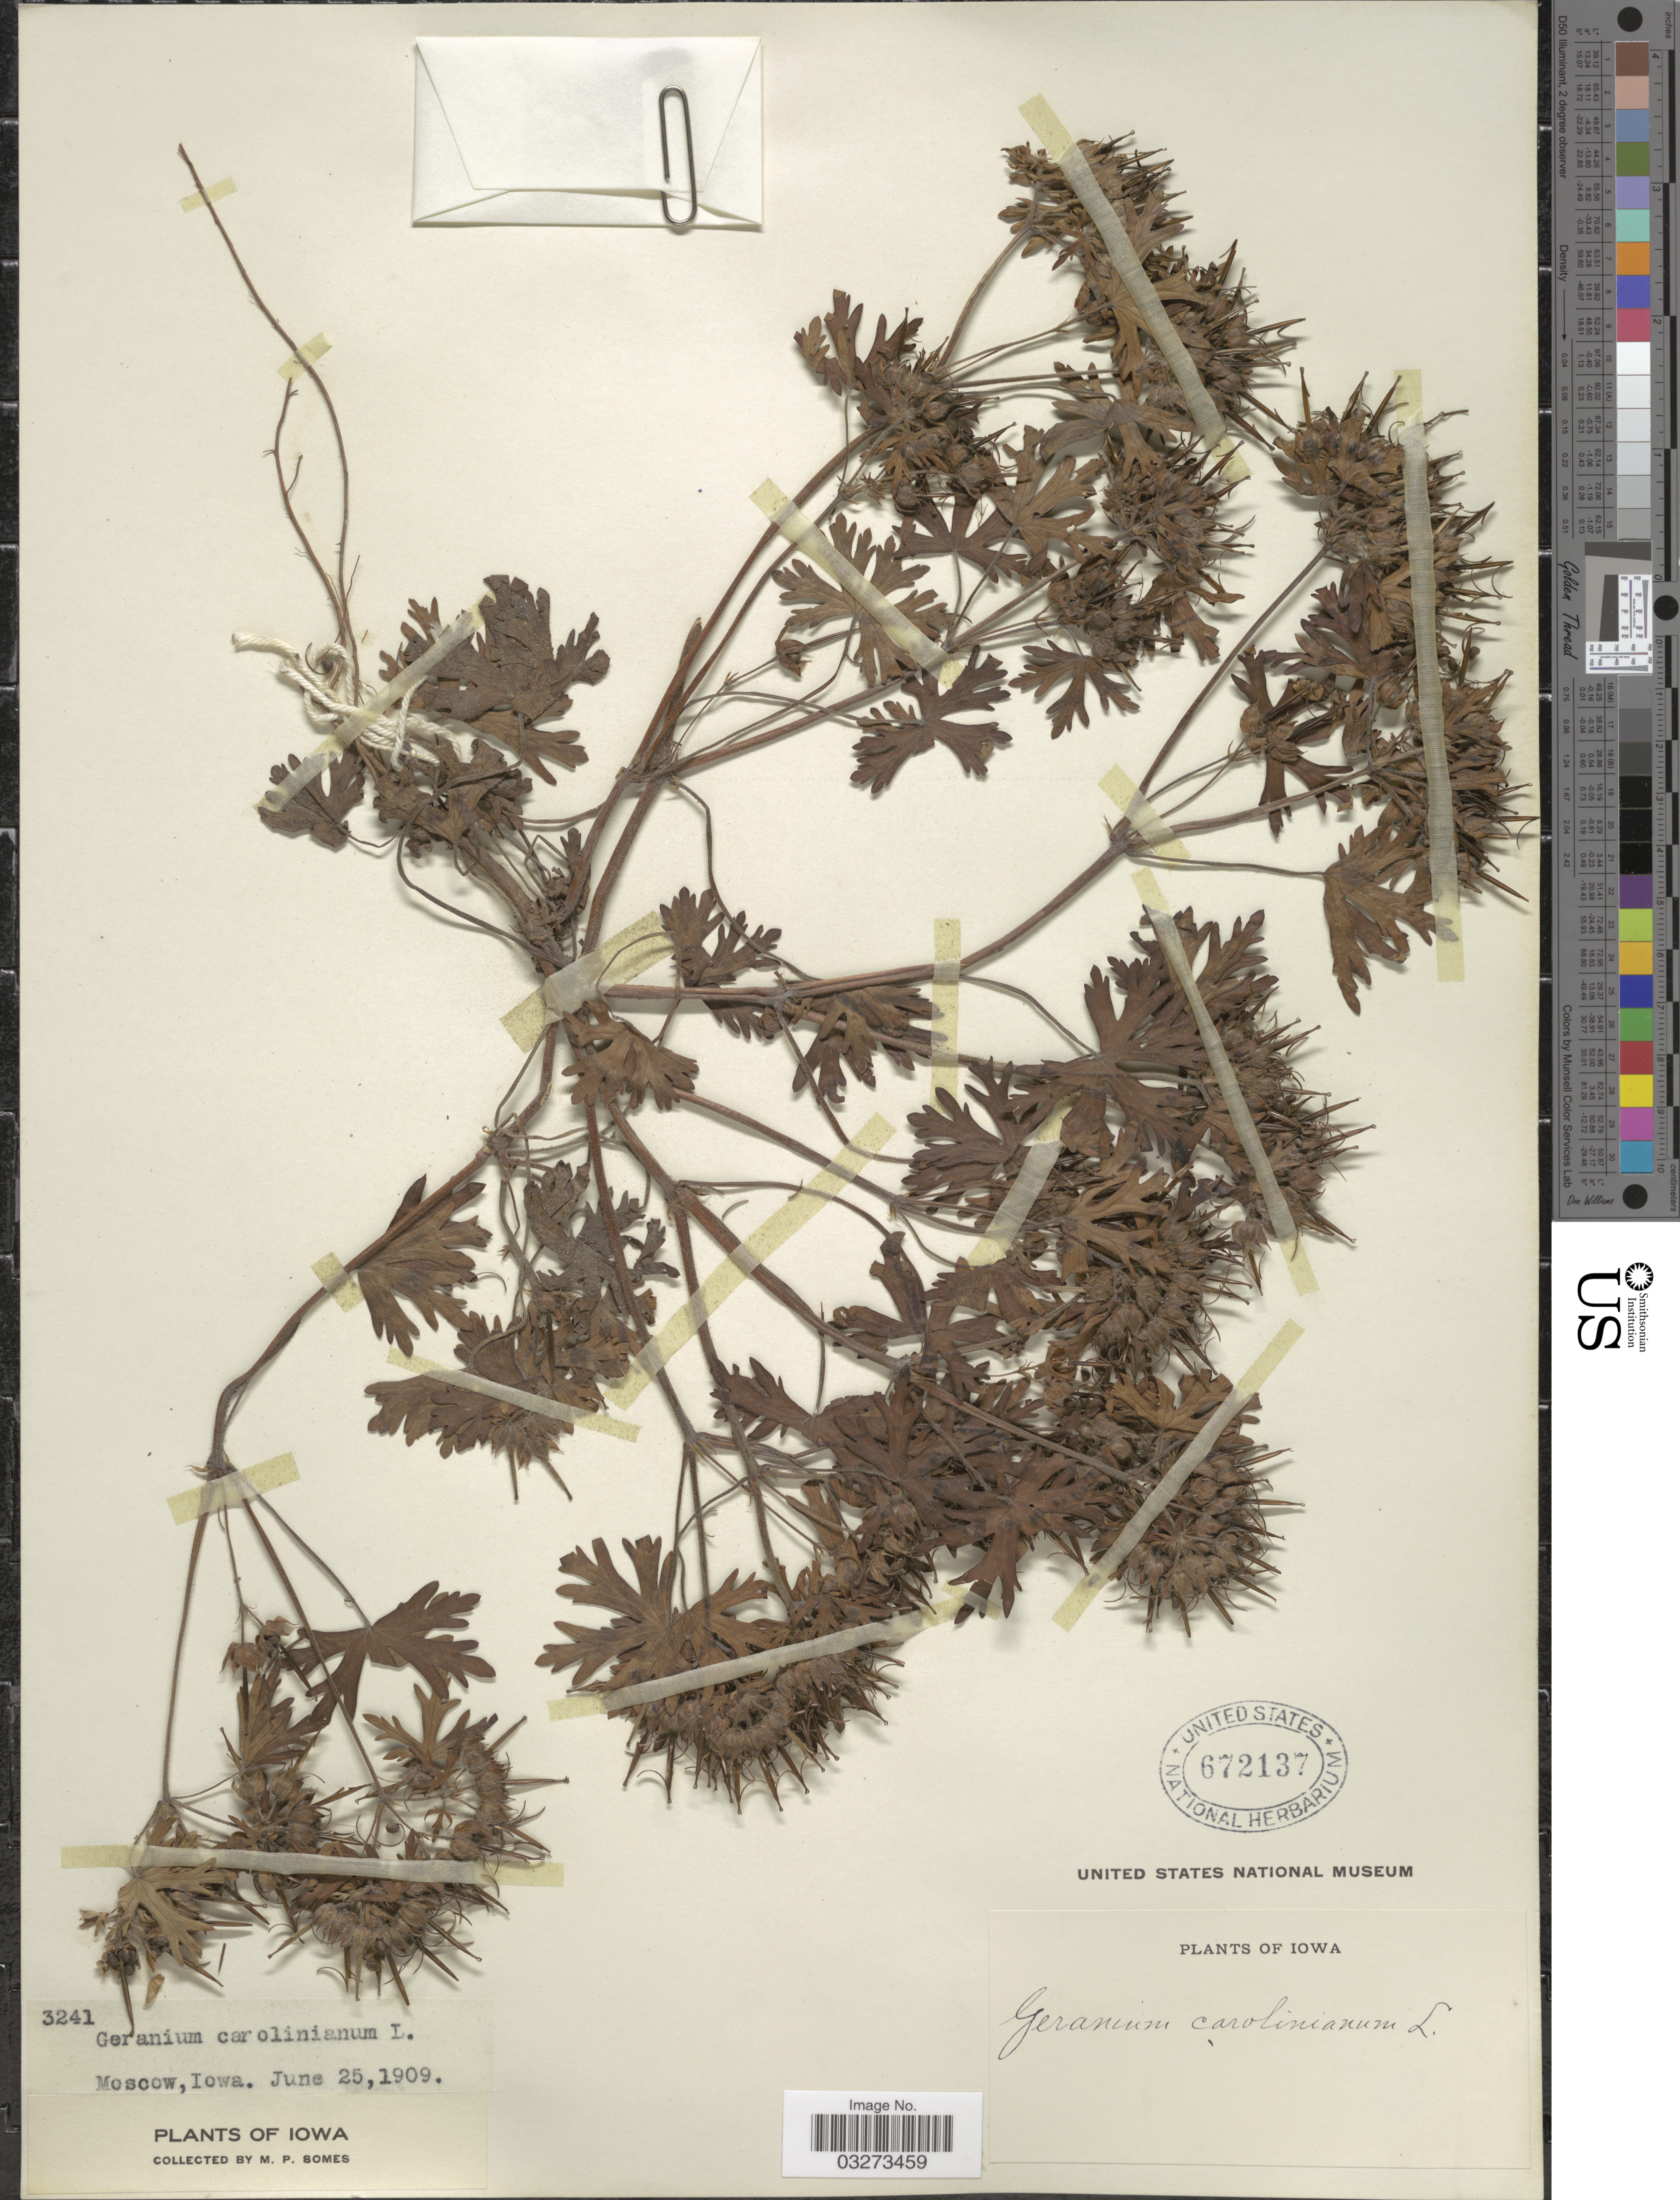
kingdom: Plantae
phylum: Tracheophyta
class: Magnoliopsida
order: Geraniales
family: Geraniaceae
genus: Geranium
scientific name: Geranium carolinianum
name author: L.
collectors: M. Somes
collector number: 3241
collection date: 1909-06-25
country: United States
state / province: Iowa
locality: Moscow.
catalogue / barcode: US 672137